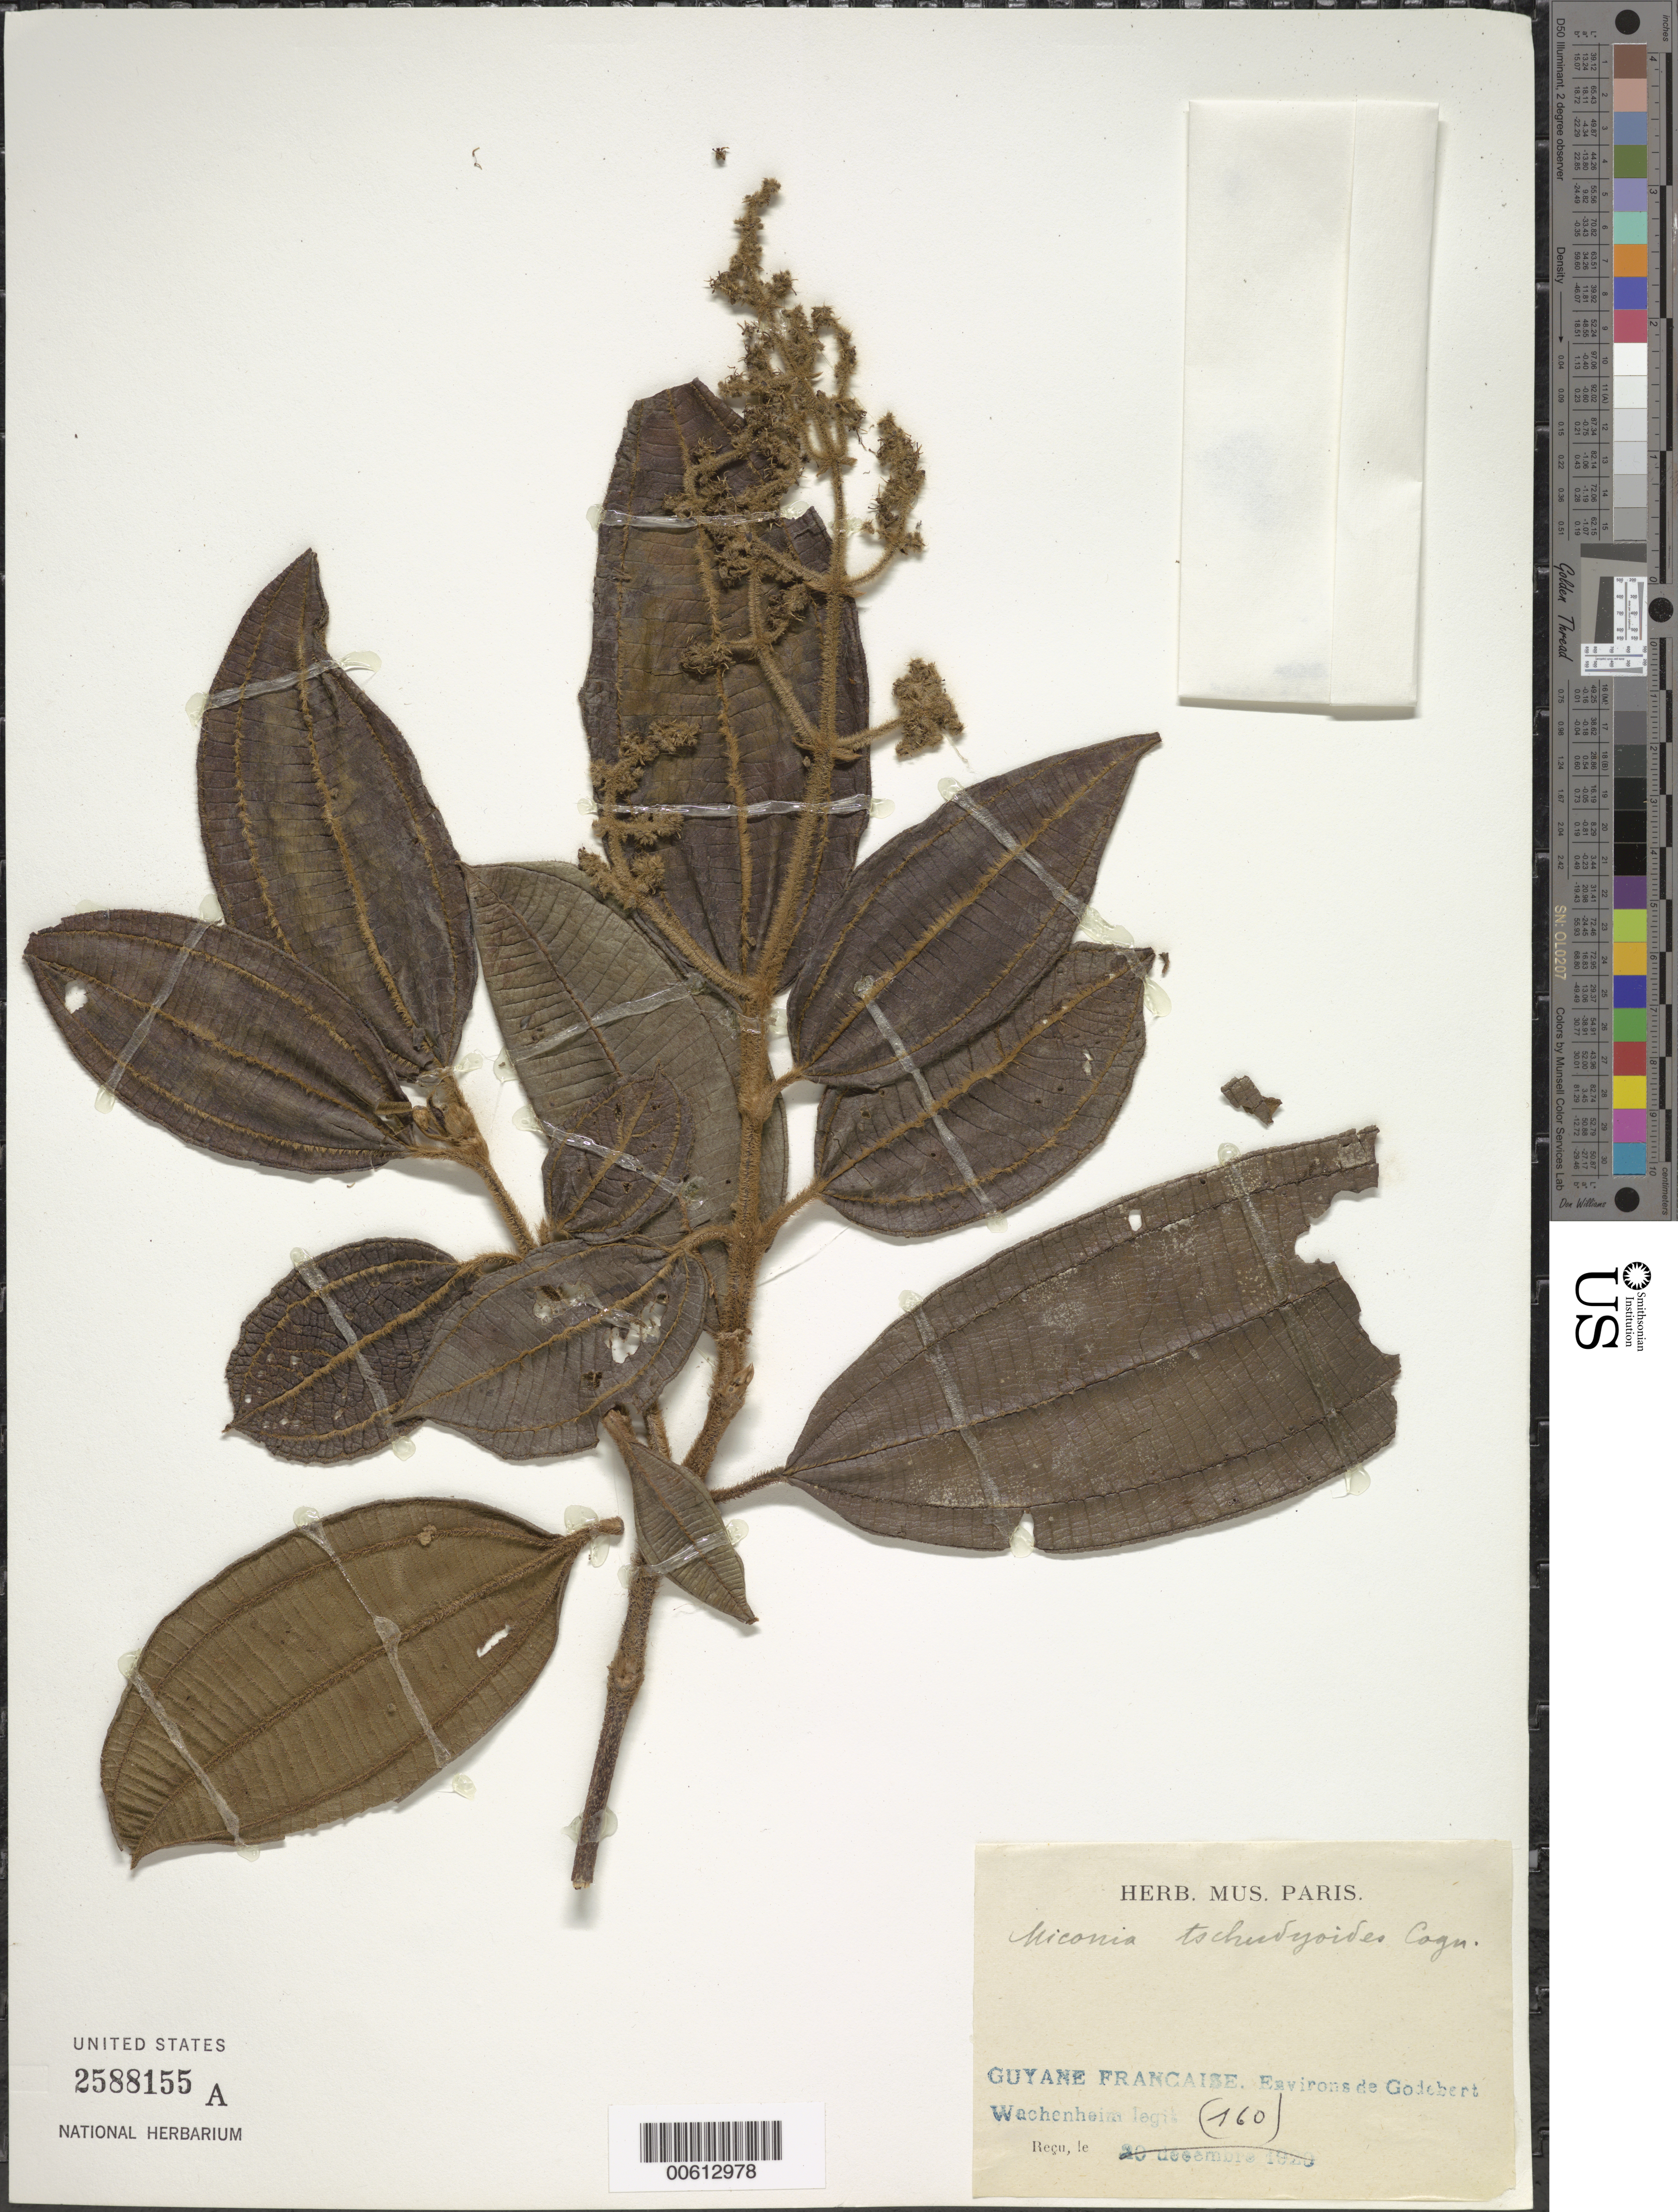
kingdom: Plantae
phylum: Tracheophyta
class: Magnoliopsida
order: Myrtales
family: Melastomataceae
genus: Miconia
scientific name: Miconia tschudyoides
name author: Cogn.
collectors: G. Wachenheim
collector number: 160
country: French Guiana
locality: Godebert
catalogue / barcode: US 2588155A